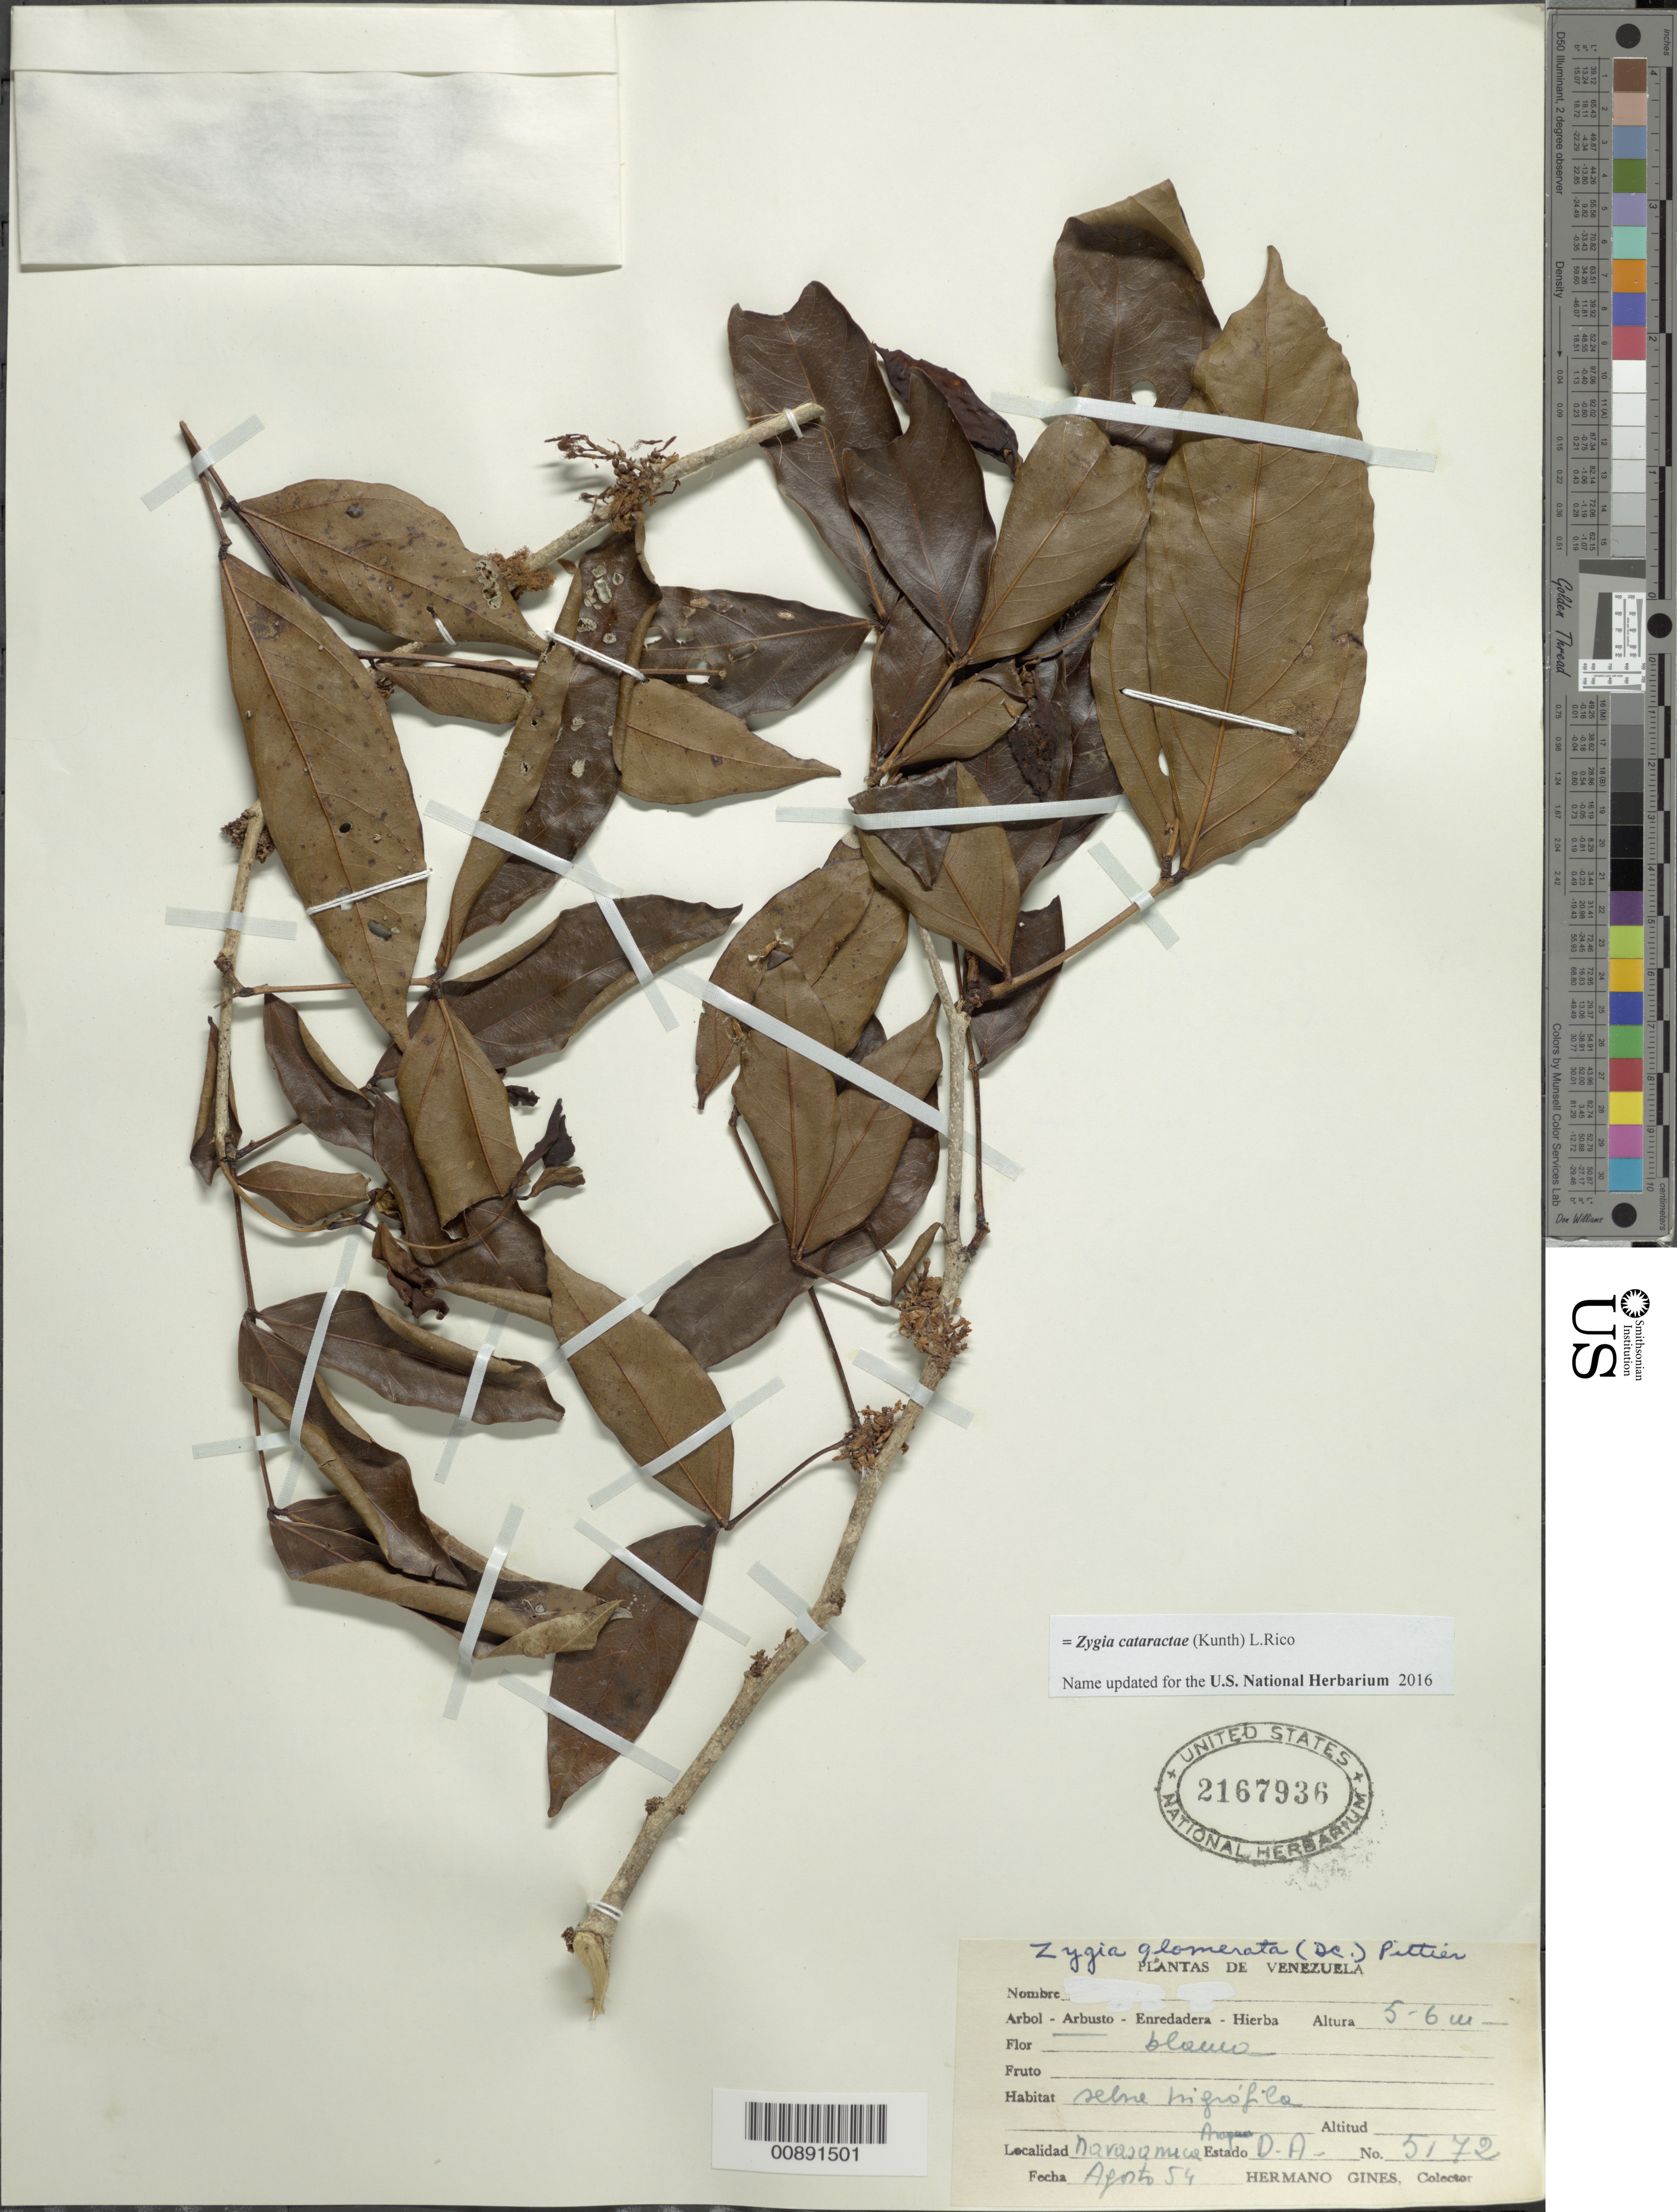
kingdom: Plantae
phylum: Tracheophyta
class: Magnoliopsida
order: Fabales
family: Fabaceae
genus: Zygia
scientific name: Zygia cataractae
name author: (Kunth) L. Rico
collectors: H. Gines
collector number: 5172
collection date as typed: Aug-54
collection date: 1954-08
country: Venezuela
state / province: Delta Amacuro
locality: Navasanuea-Awyuso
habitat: Selva higrofila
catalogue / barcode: US 2167936